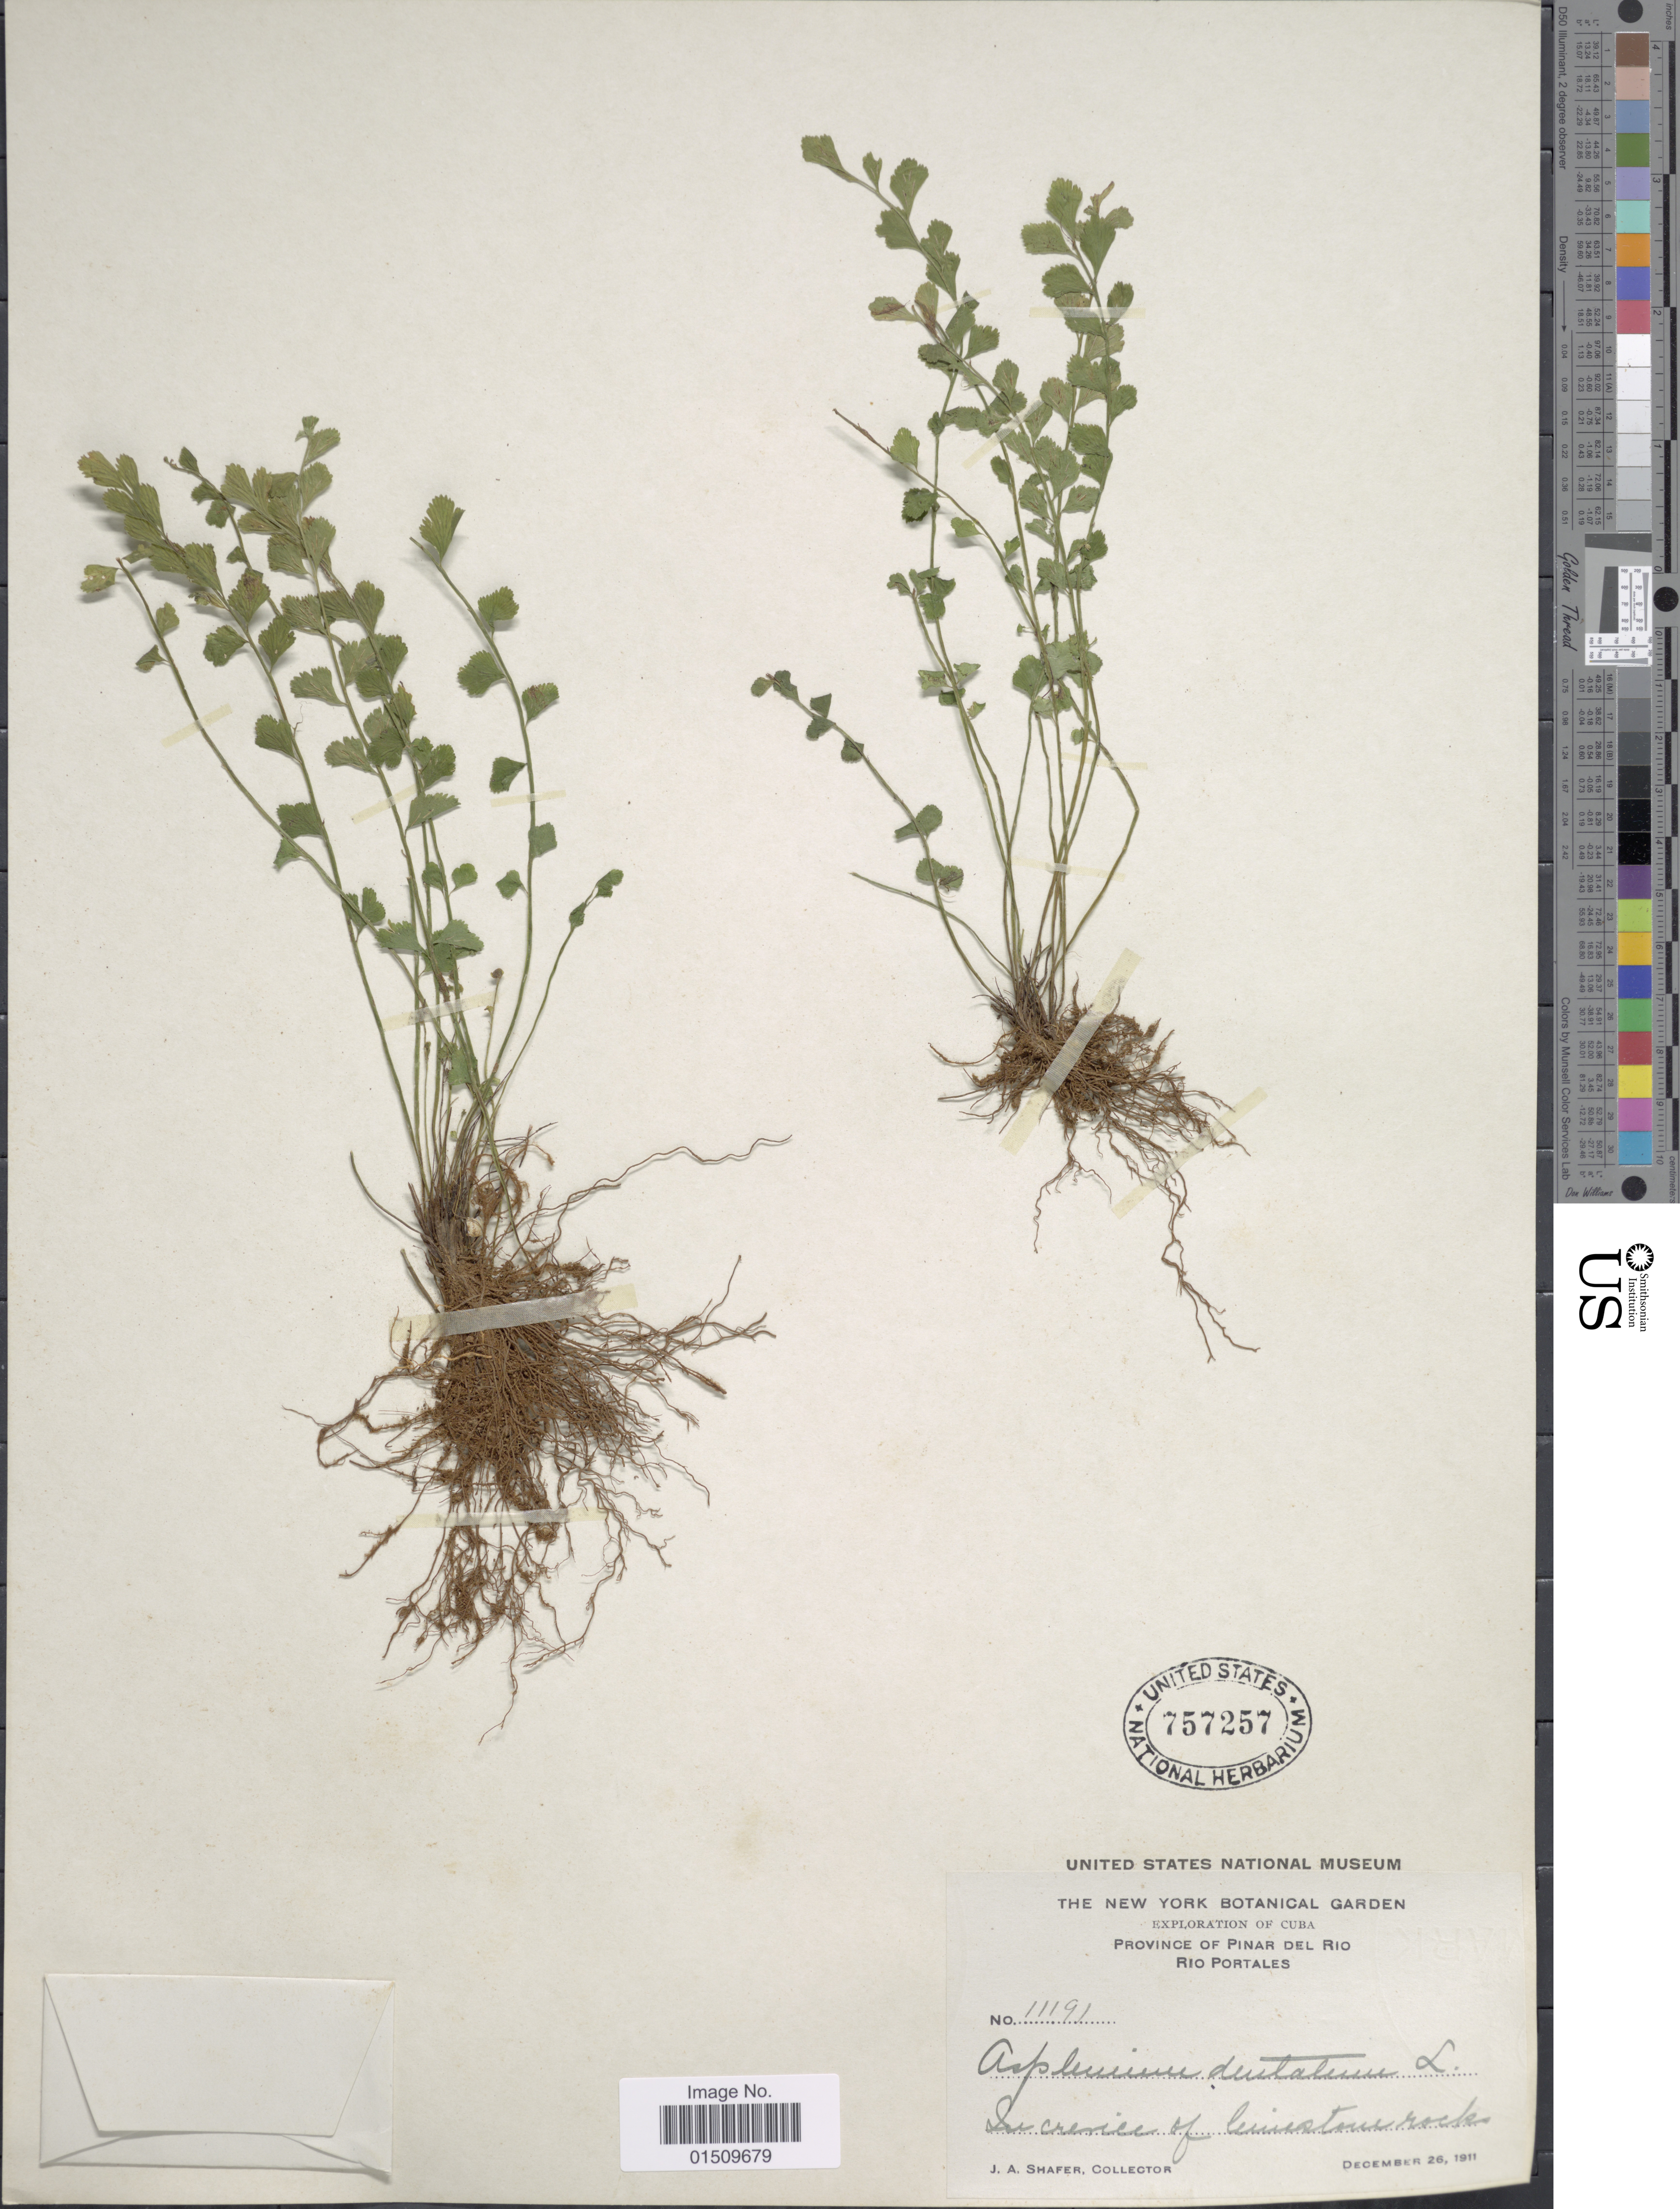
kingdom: Plantae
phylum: Tracheophyta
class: Polypodiopsida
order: Polypodiales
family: Aspleniaceae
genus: Asplenium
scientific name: Asplenium trichomanes-dentatum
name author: L.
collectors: J. A. Shafer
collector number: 11191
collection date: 1911-12-26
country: Cuba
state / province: Pinar del Río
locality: Cuba, Rio Portales.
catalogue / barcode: US 757257